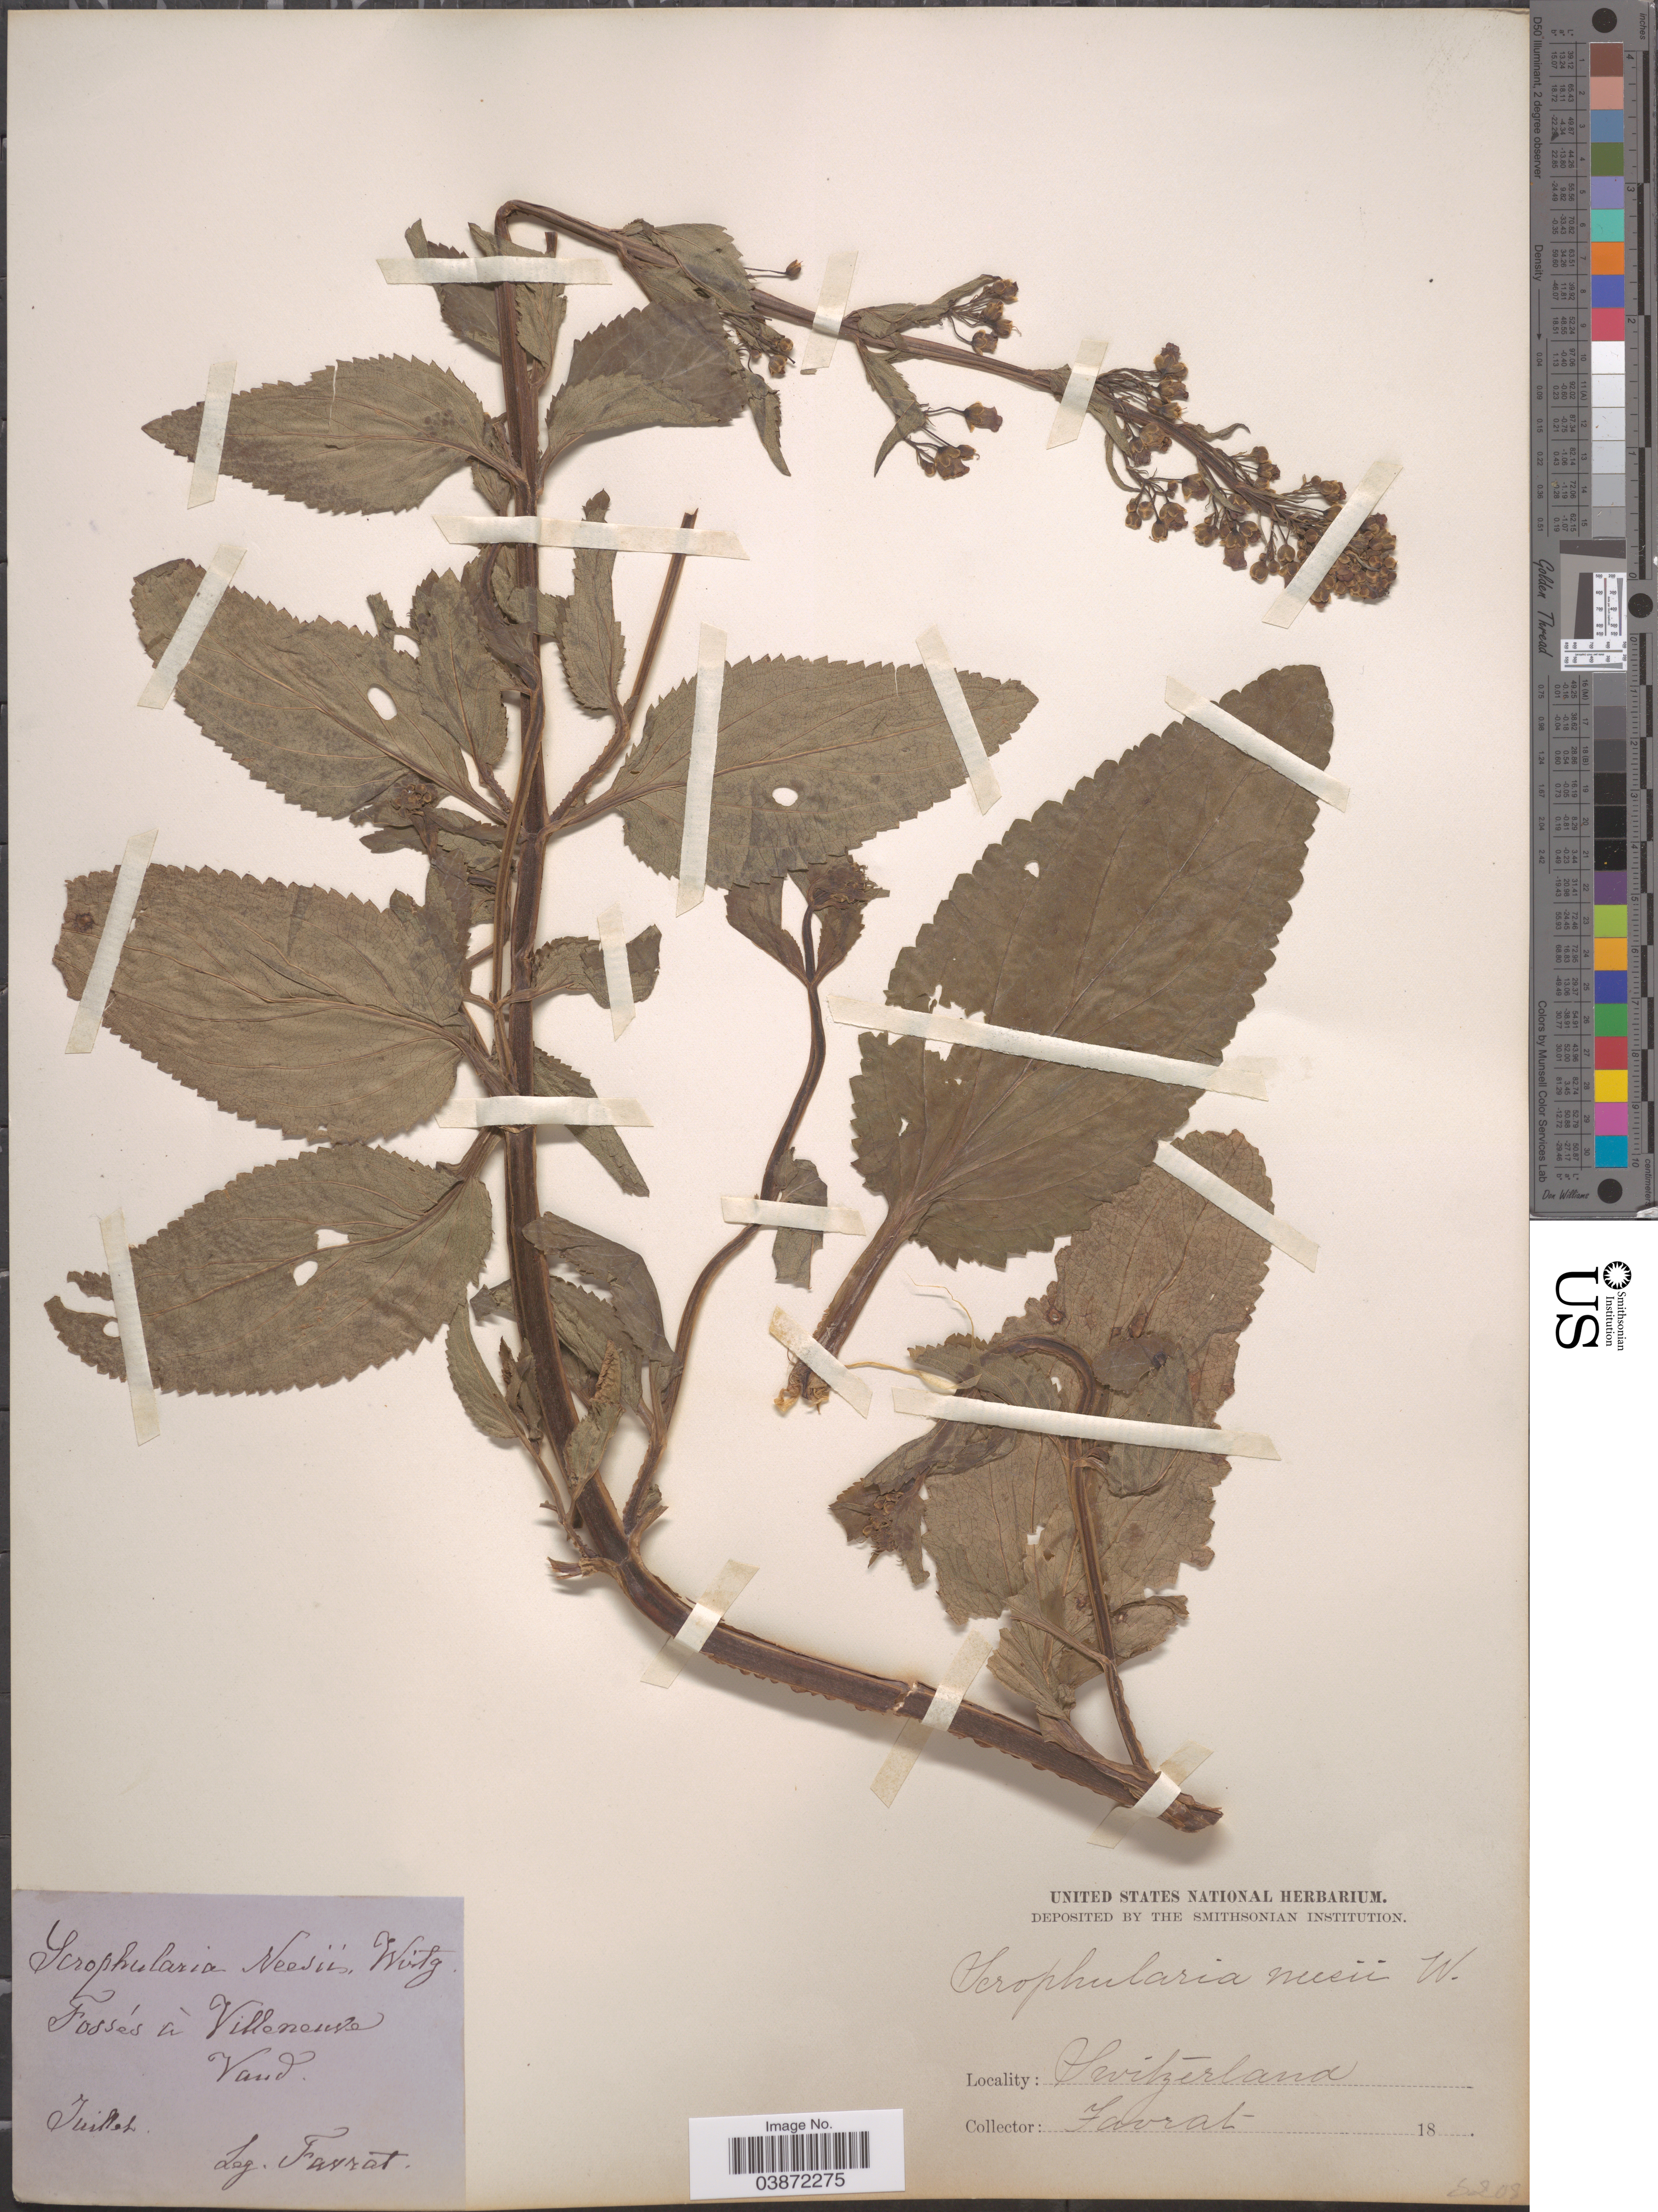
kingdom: Plantae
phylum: Tracheophyta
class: Magnoliopsida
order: Lamiales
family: Scrophulariaceae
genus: Scrophularia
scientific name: Scrophularia neesii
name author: Wirtg.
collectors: L. Favrat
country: Switzerland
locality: Fossés á Villaneuve. Vaud.